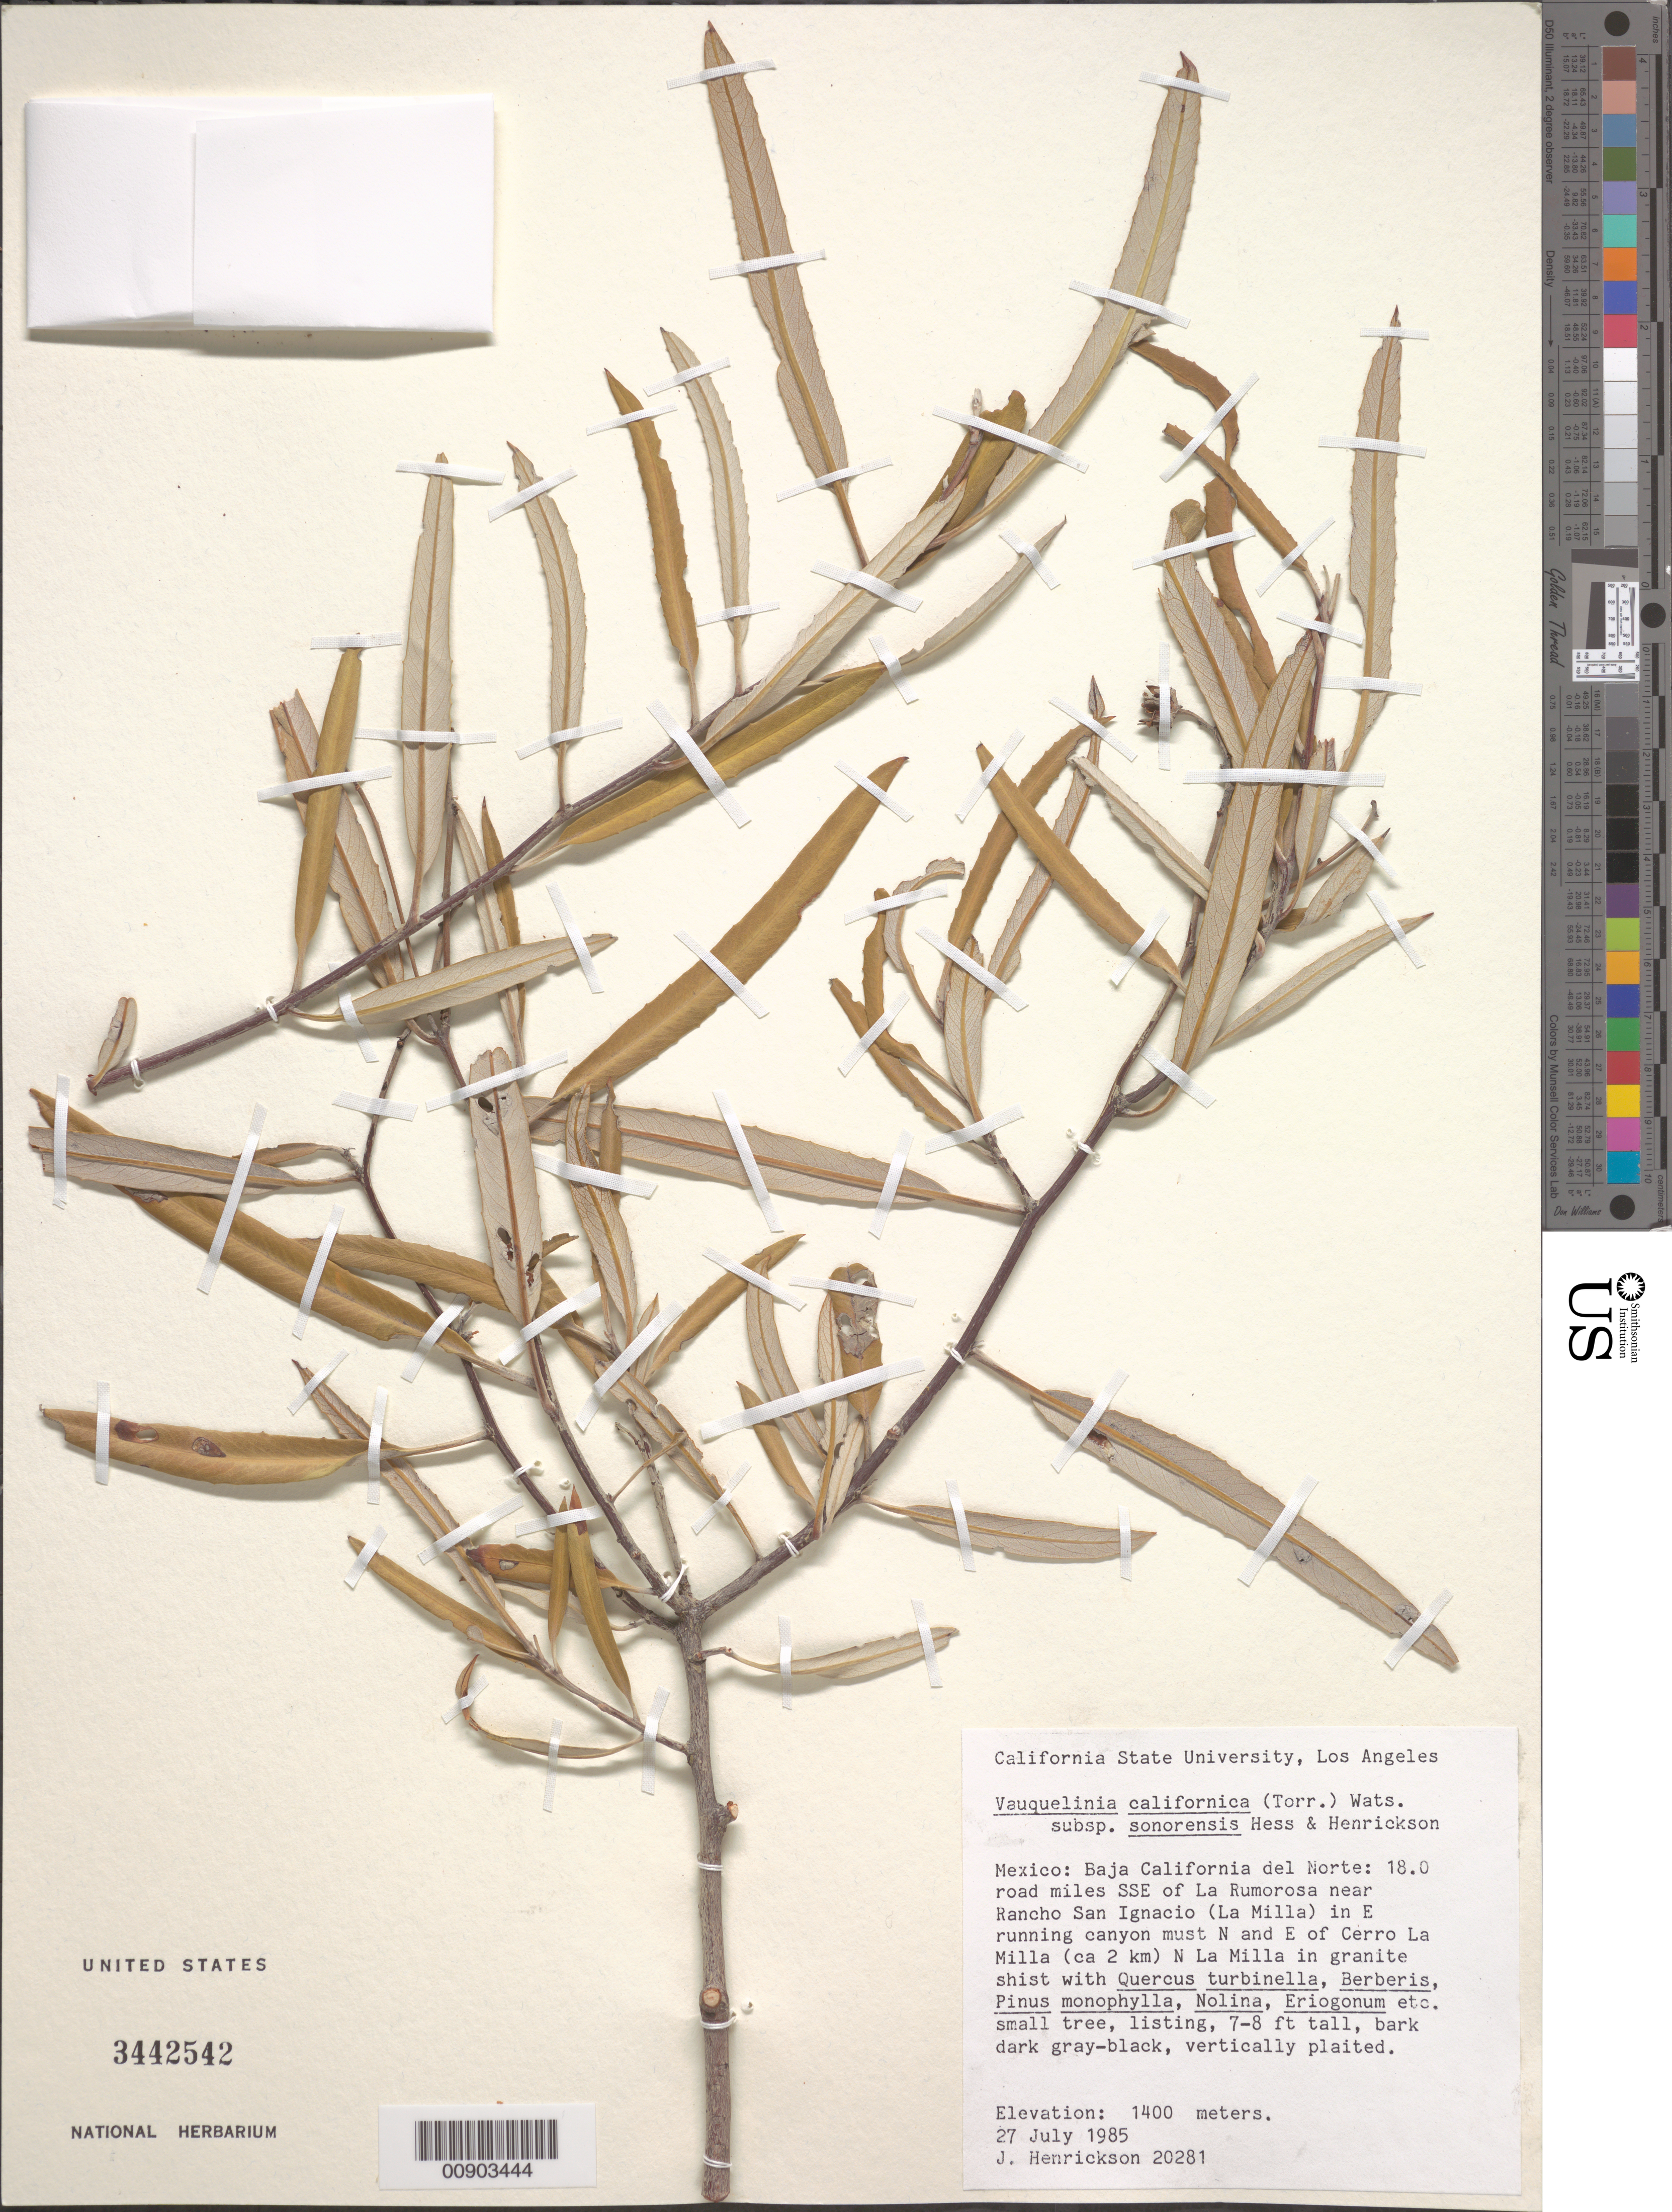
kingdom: Plantae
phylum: Tracheophyta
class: Magnoliopsida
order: Rosales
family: Rosaceae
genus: Vauquelinia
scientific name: Vauquelinia californica subsp. sonorensis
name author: W.J. Hess & Henrickson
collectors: J. Henrickson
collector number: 20281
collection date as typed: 27 Jul 1985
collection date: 1985-07-27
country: Mexico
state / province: Baja California Norte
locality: Baja California Norte: 18.0 road miles SSE of La Rumorosa near Rancho San Ignacio (La Milla) in E running canyon must N and E of Cerro La Milla (ca 2 km) N La Milla.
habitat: In granite shist with Quercus turbinella, Berberis, Pinus monophylla, Nolina, Eriogonum, etc.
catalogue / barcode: US 3442542